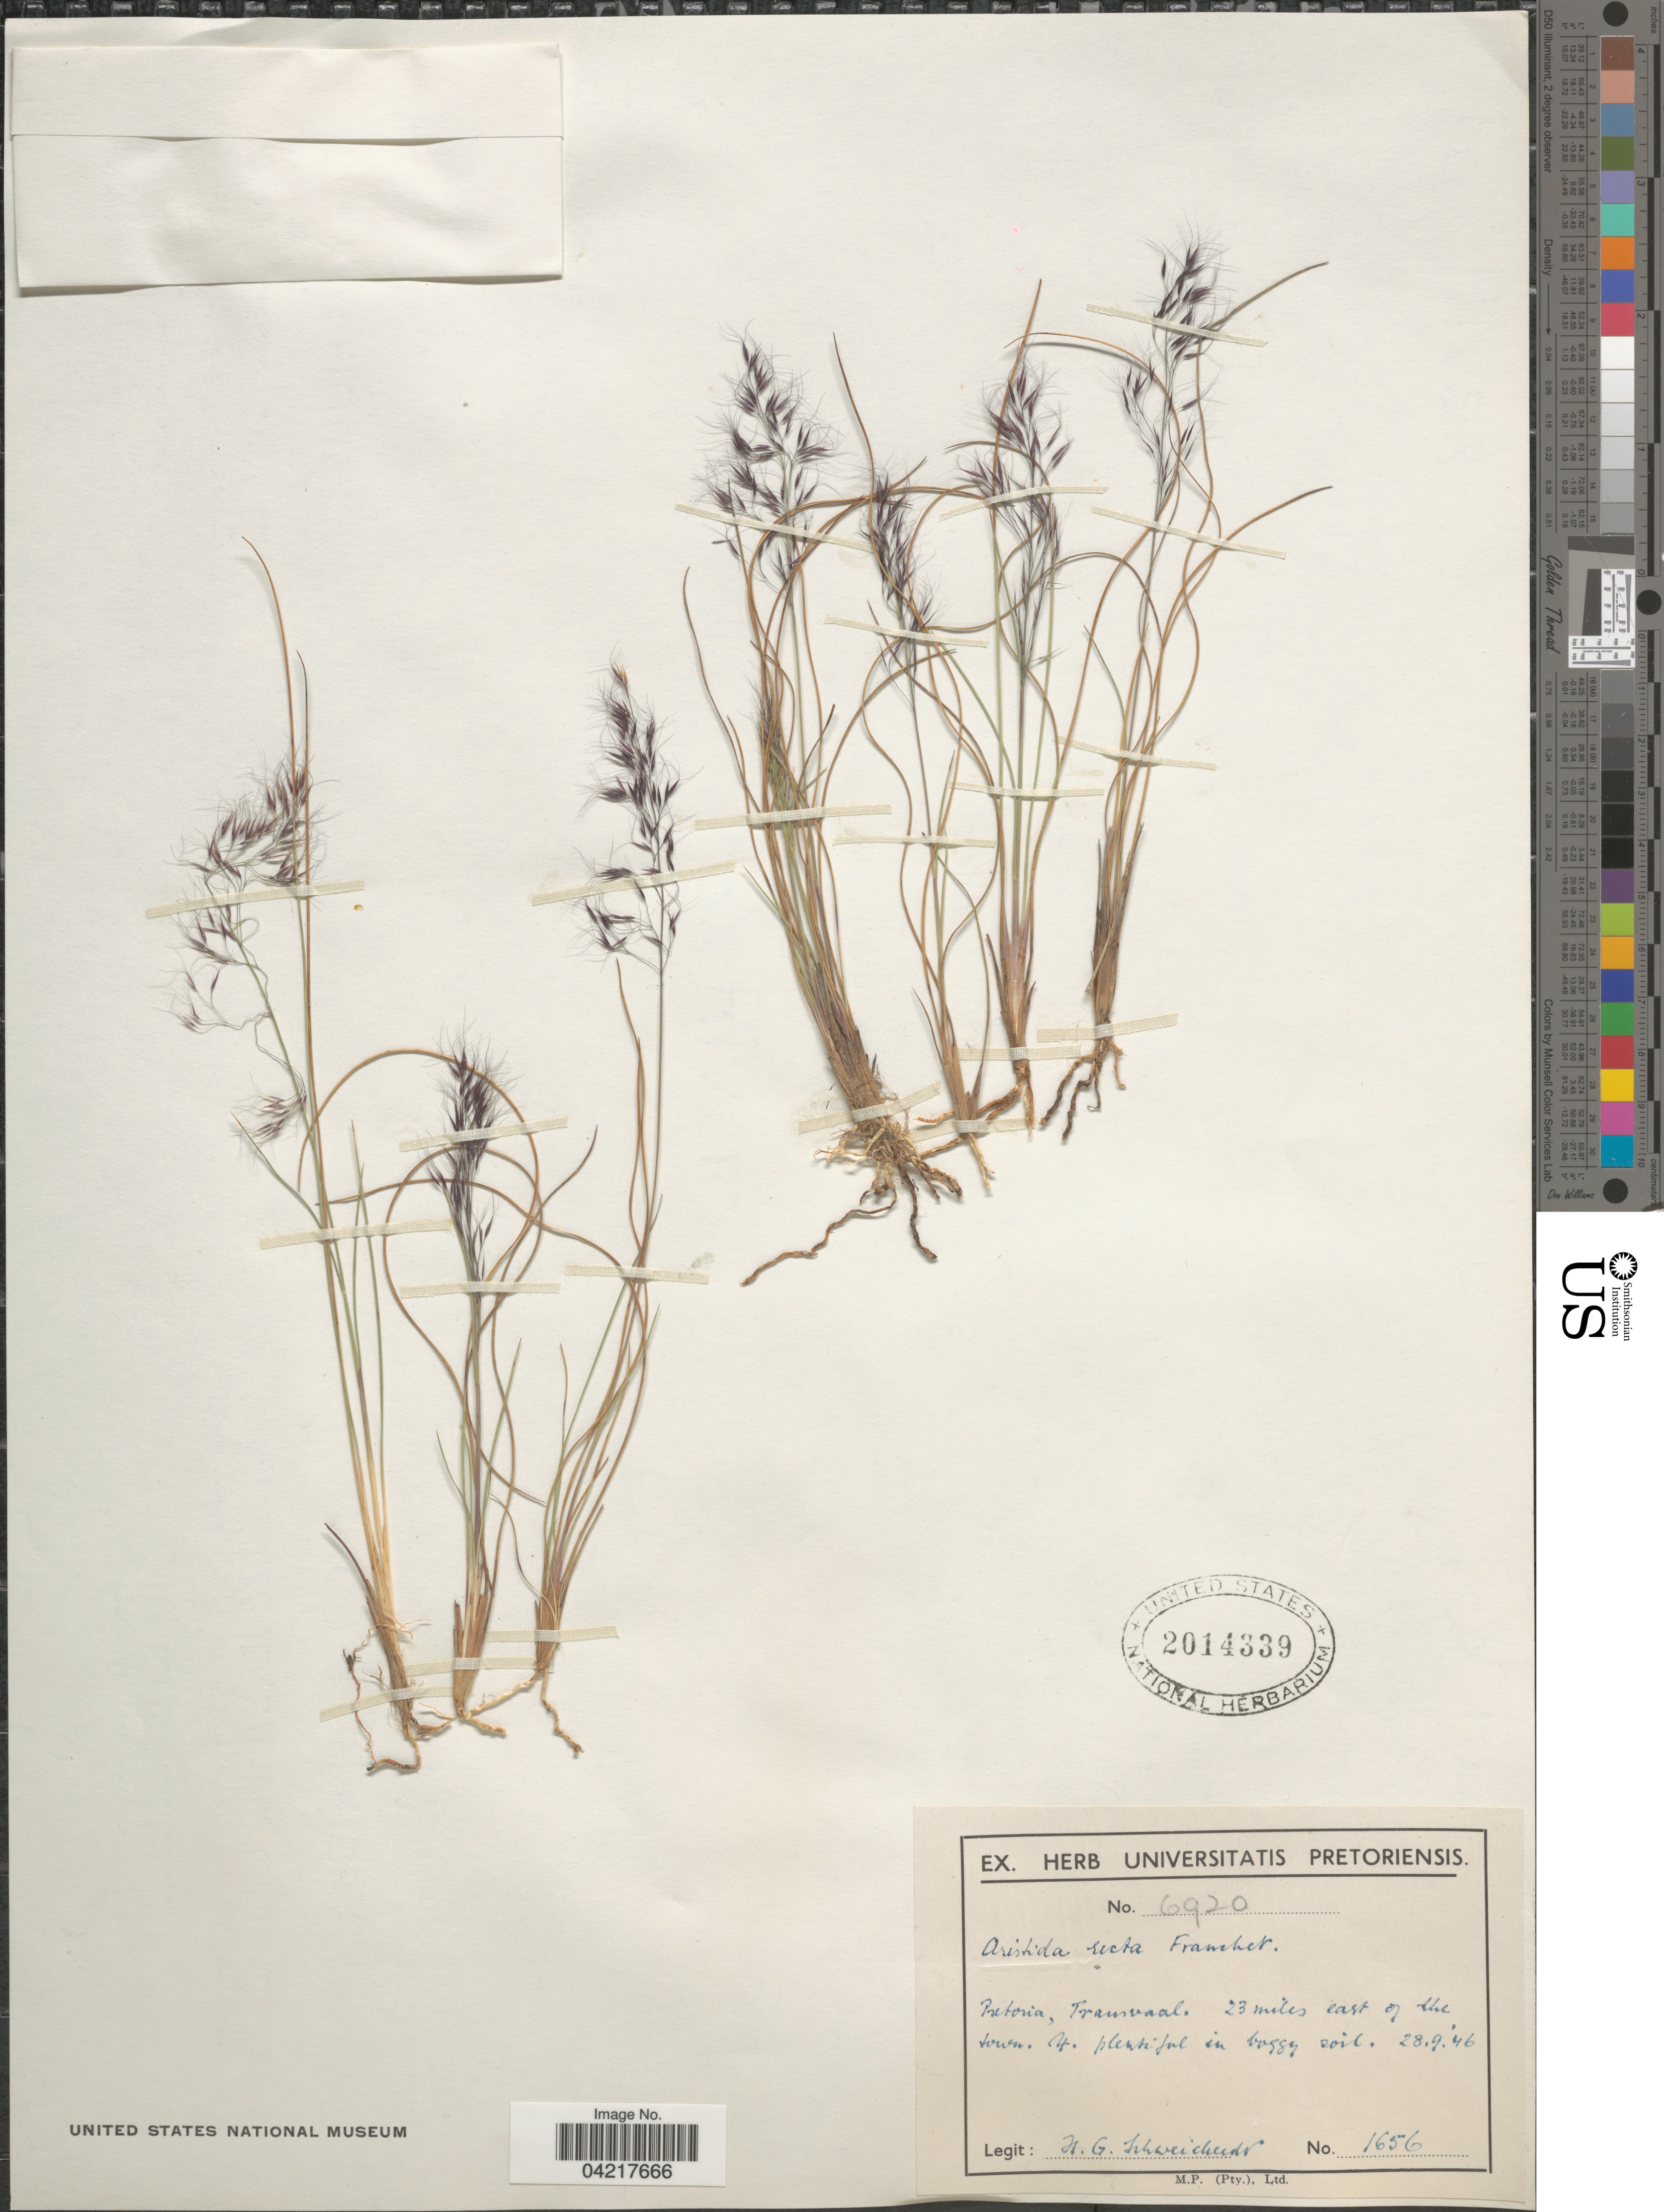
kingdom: Plantae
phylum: Tracheophyta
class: Liliopsida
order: Poales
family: Poaceae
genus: Aristida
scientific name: Aristida recta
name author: Franch.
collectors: H. Schweickerdt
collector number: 1656/6920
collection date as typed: Transcribed d/m/y: 28/9/46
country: South Africa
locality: Pretoria, Transvaal. 23 miles east of the town.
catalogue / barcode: US 2014339